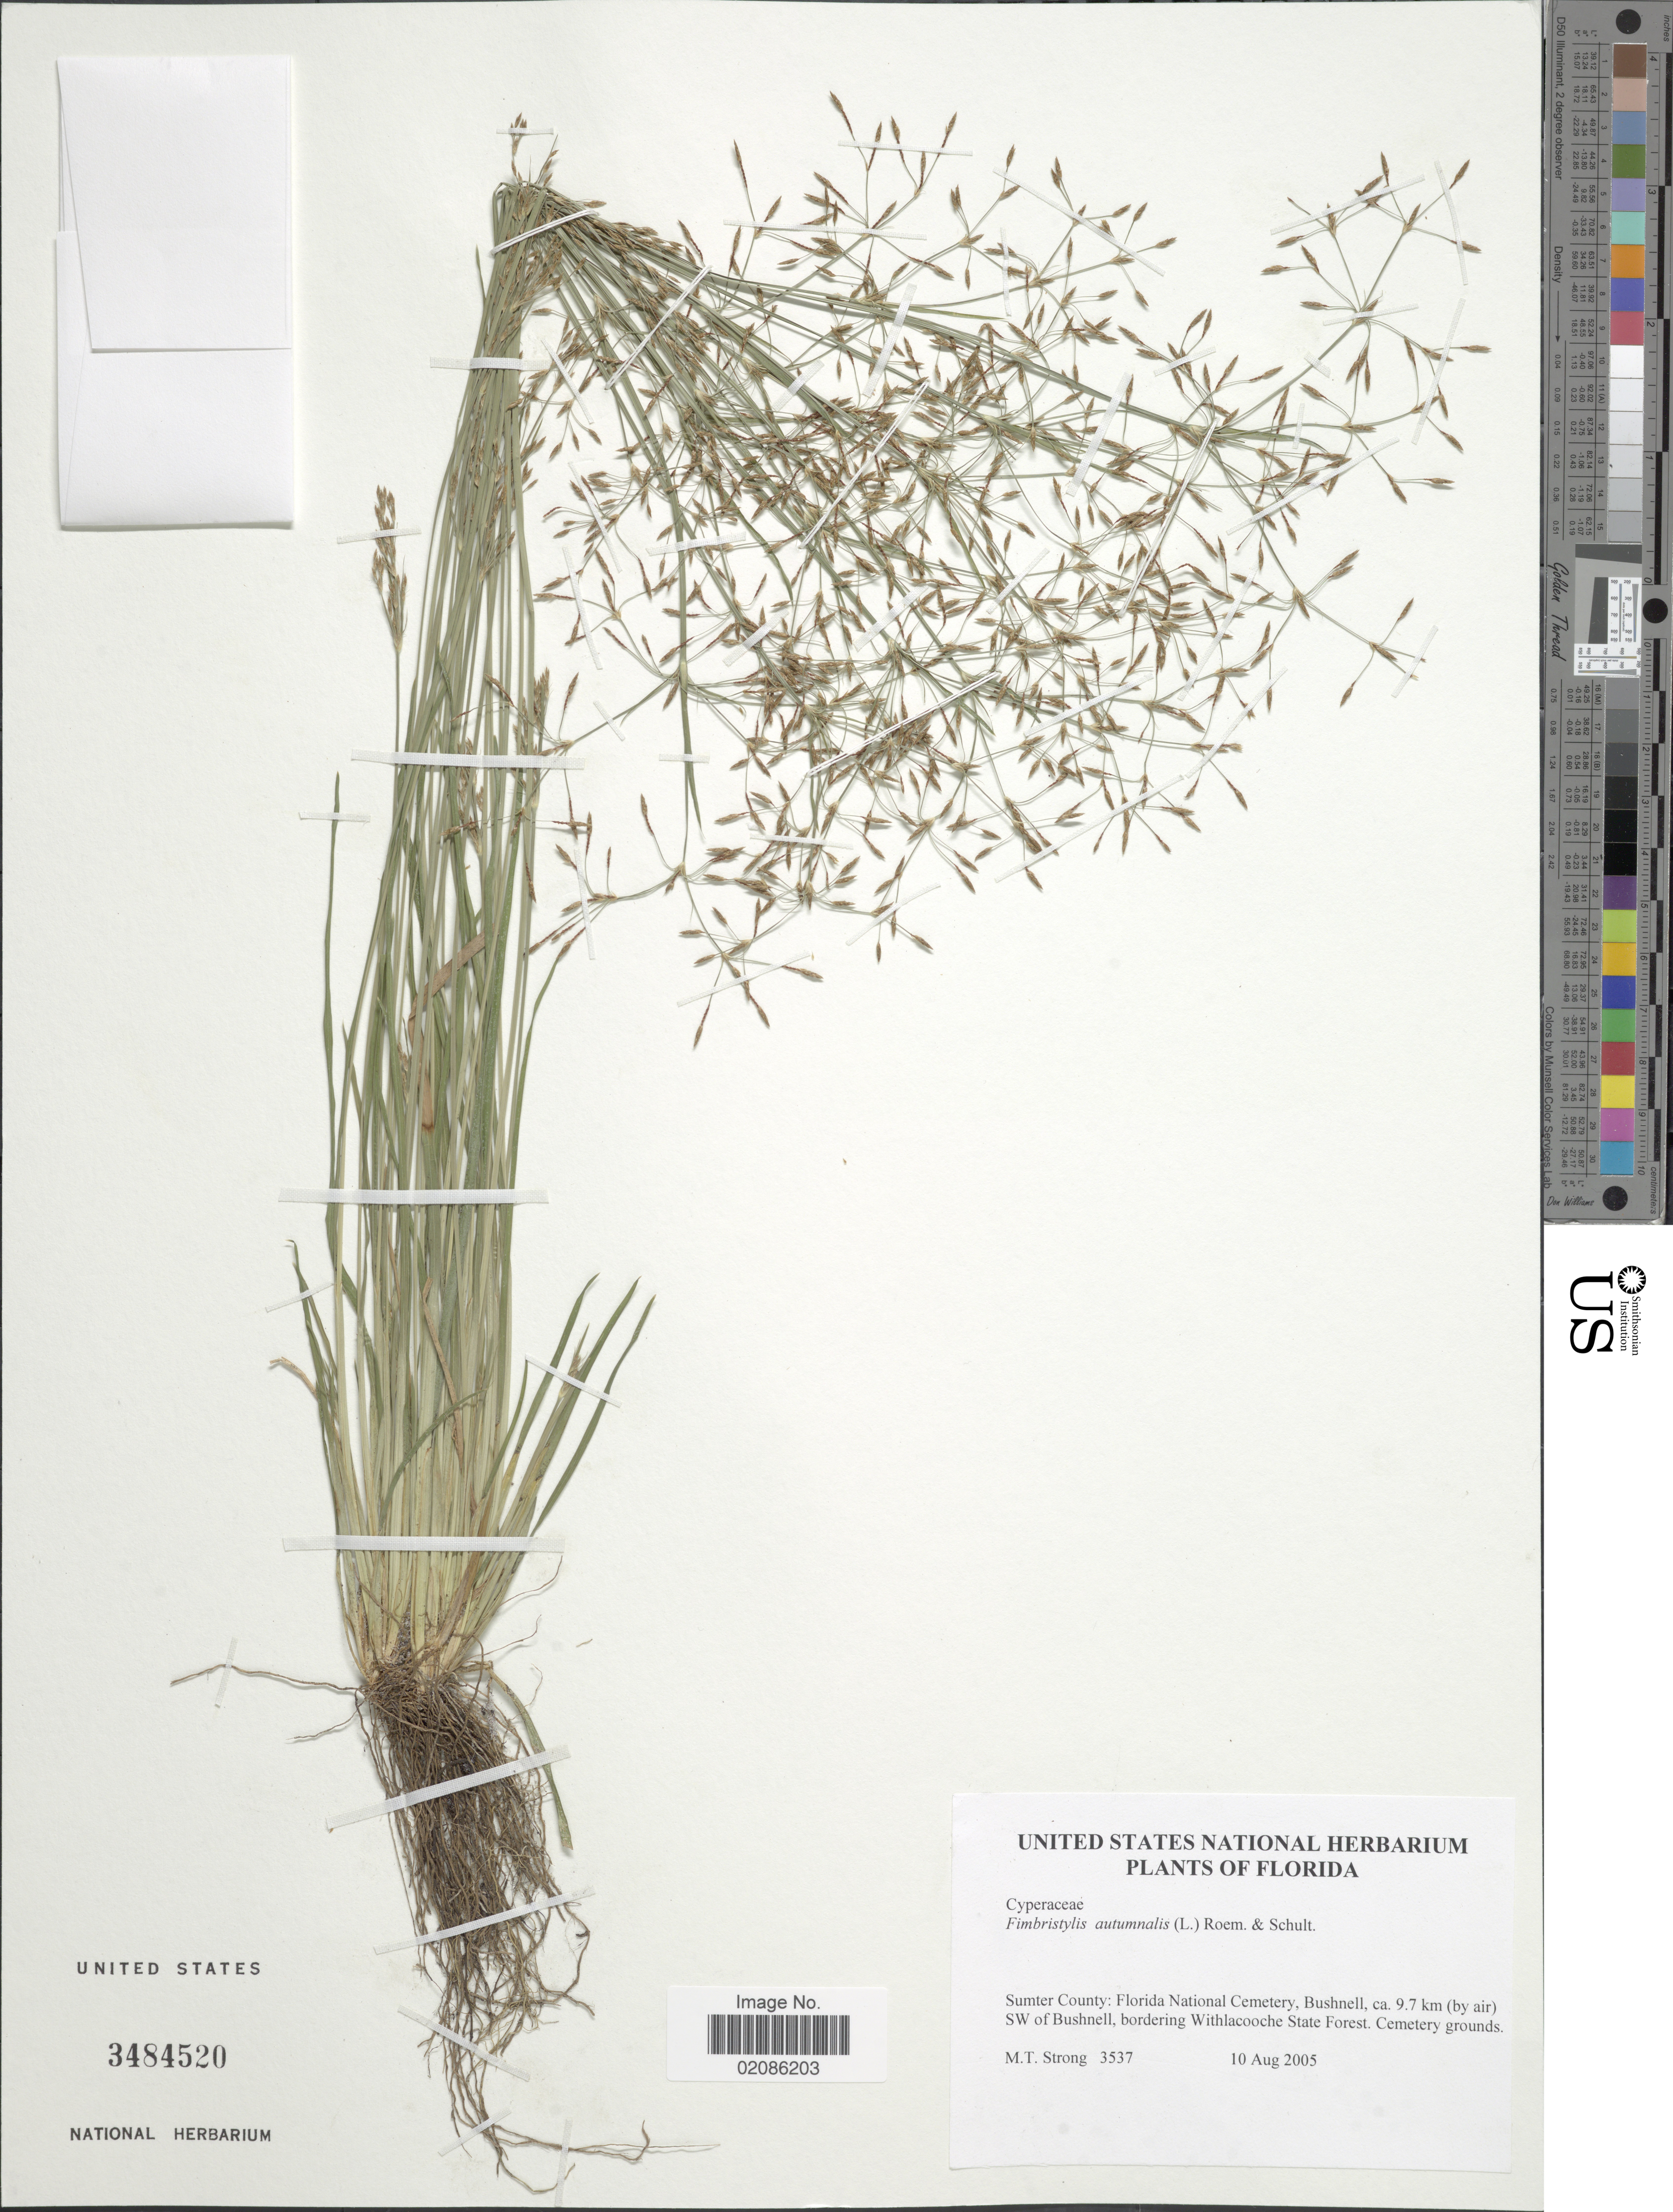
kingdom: Plantae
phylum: Tracheophyta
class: Liliopsida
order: Poales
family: Cyperaceae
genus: Fimbristylis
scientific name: Fimbristylis autumnalis (L.) Roem. & Schult.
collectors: M. T. Strong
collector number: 3537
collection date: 2005-08-10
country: United States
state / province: Florida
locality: Sumter County: Florida National Cemetery, Bushnell, ca 9.7 km (by air) SW of Bushnell, bordering Withlacooche State Forest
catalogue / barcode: US 3484520